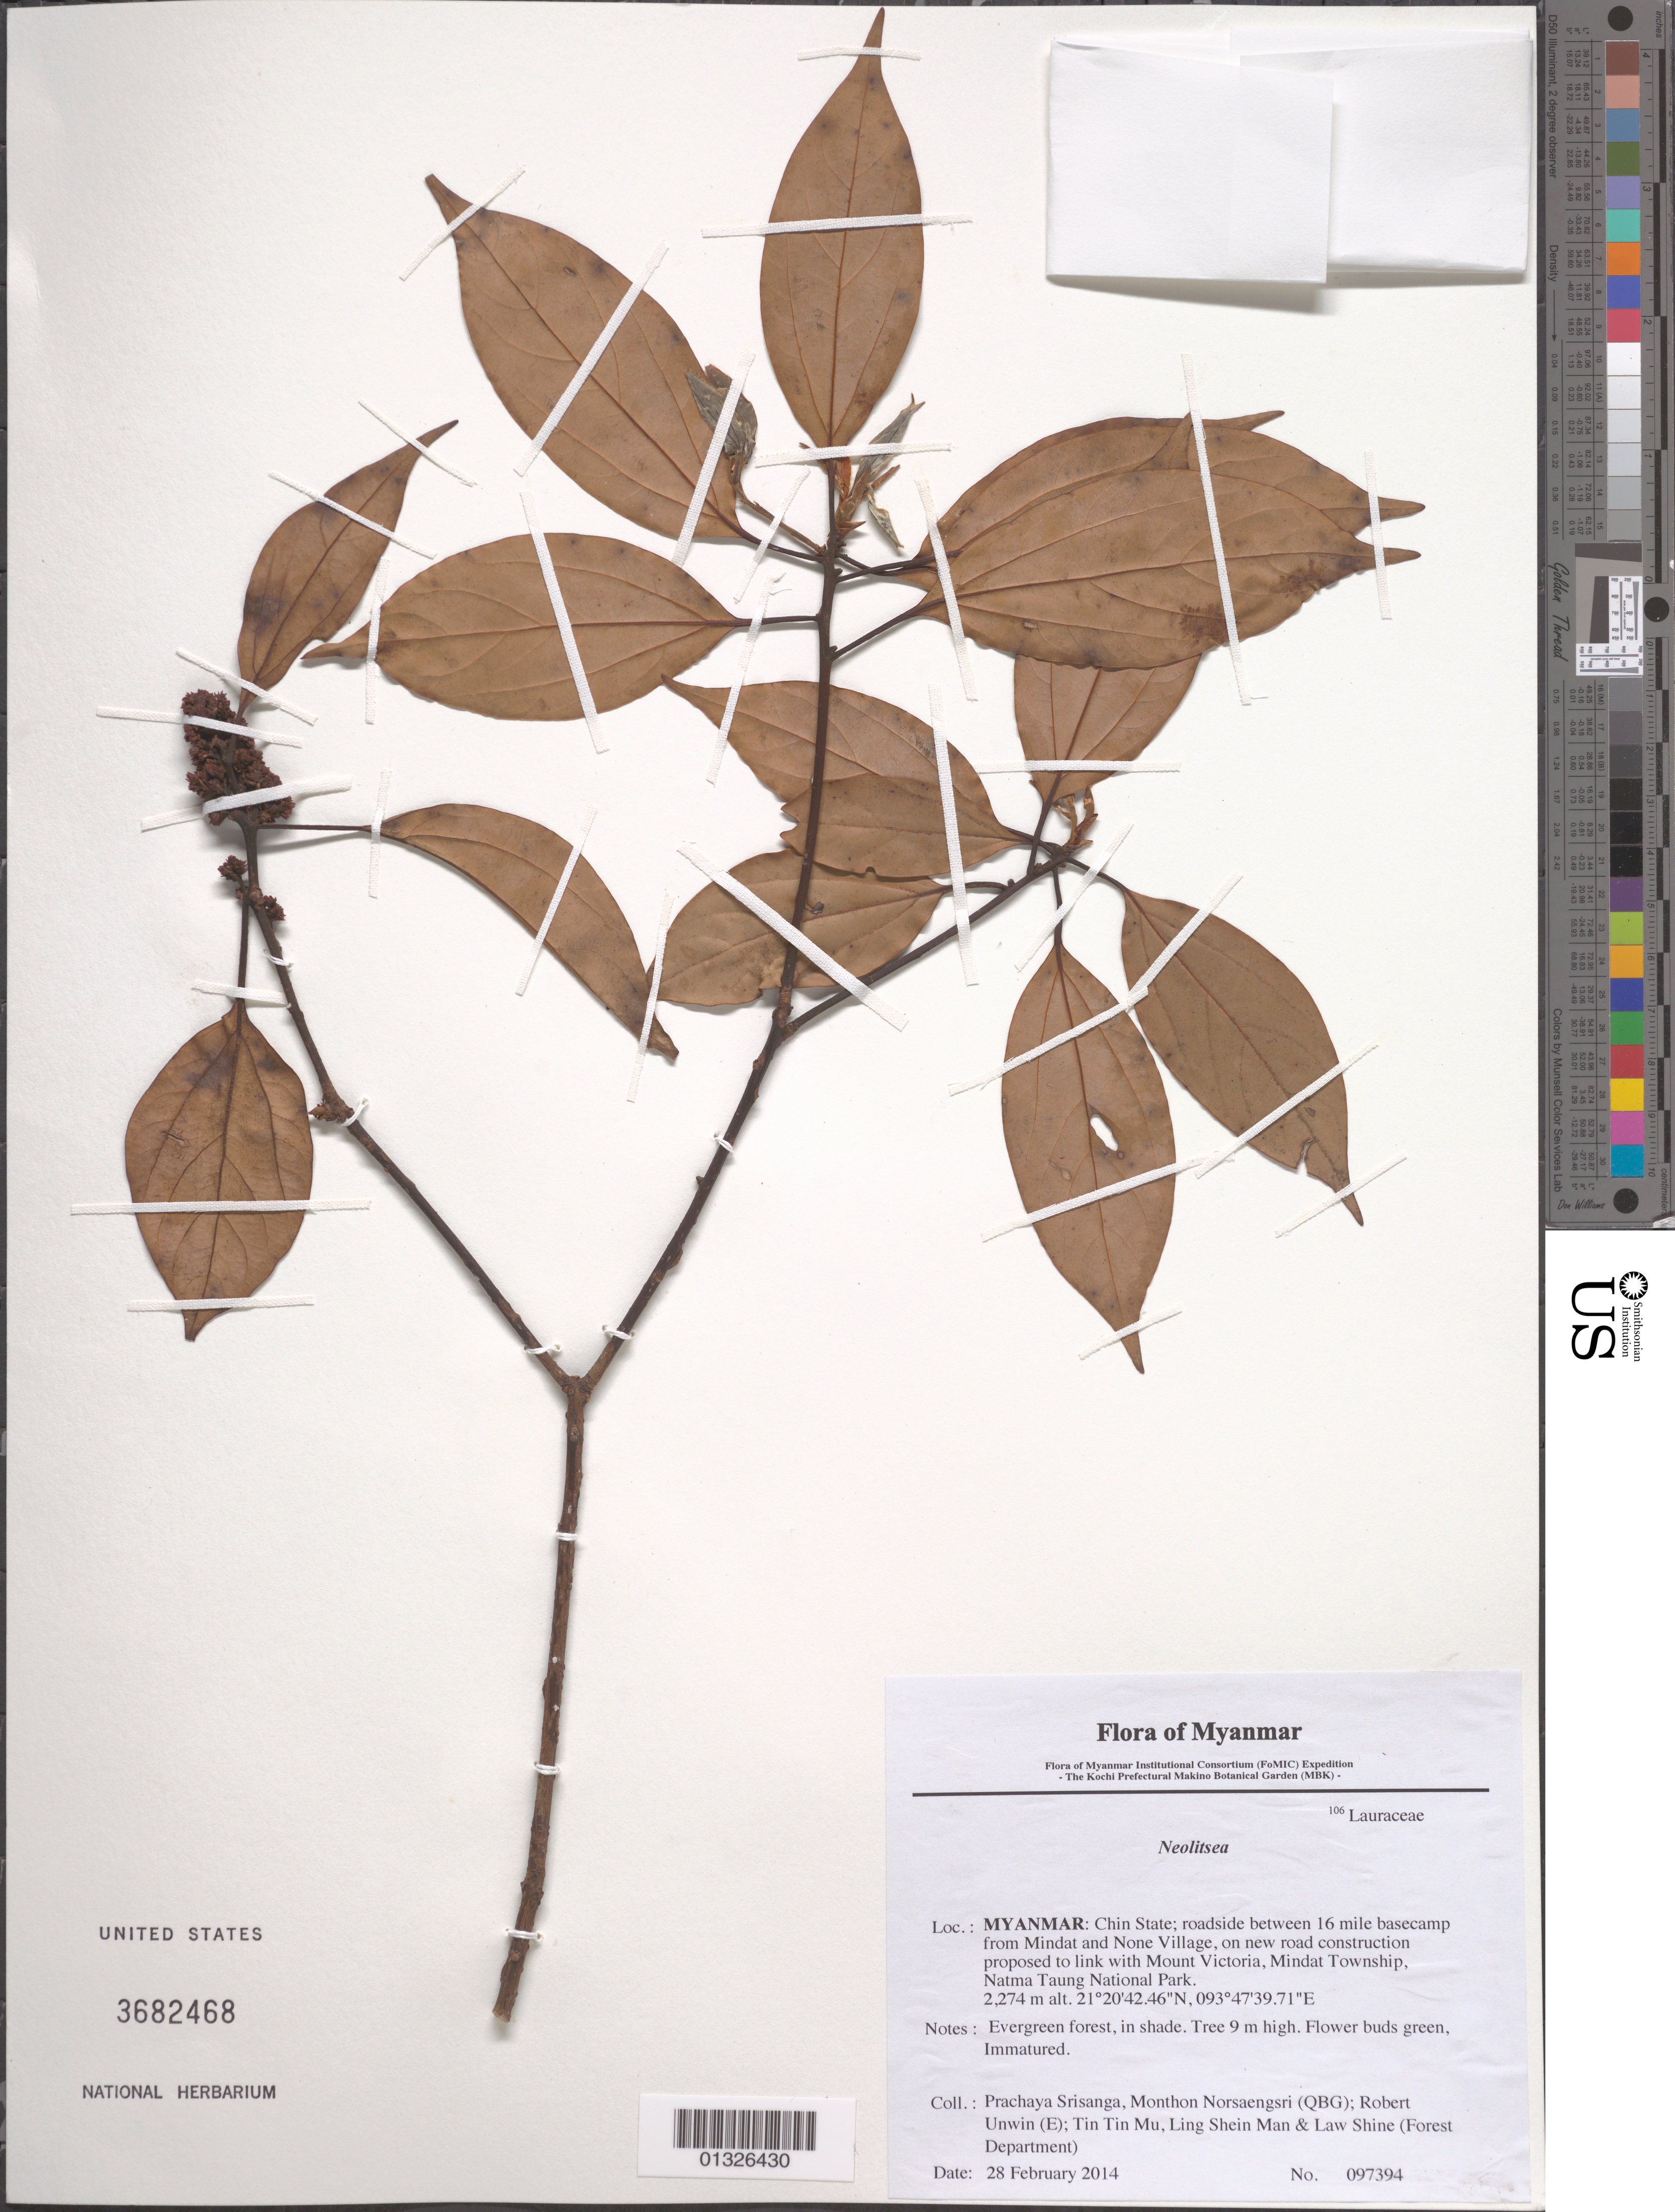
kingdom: Plantae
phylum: Tracheophyta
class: Magnoliopsida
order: Laurales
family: Lauraceae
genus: Neolitsea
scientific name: Neolitsea sp.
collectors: P. Srisanga, M. Norsaengsri, R. Unwin, Tin Tin Mu, Ling Shein Man & L. Shine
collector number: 97394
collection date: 2014-02-28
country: Myanmar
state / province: Chin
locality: Roadside between 16 mile basecamp from Mindat and None Village, on new road construction proposed to link with Mount Victoria, Mindat Township, Natma Taung National Park.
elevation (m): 2274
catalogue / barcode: US 3682468